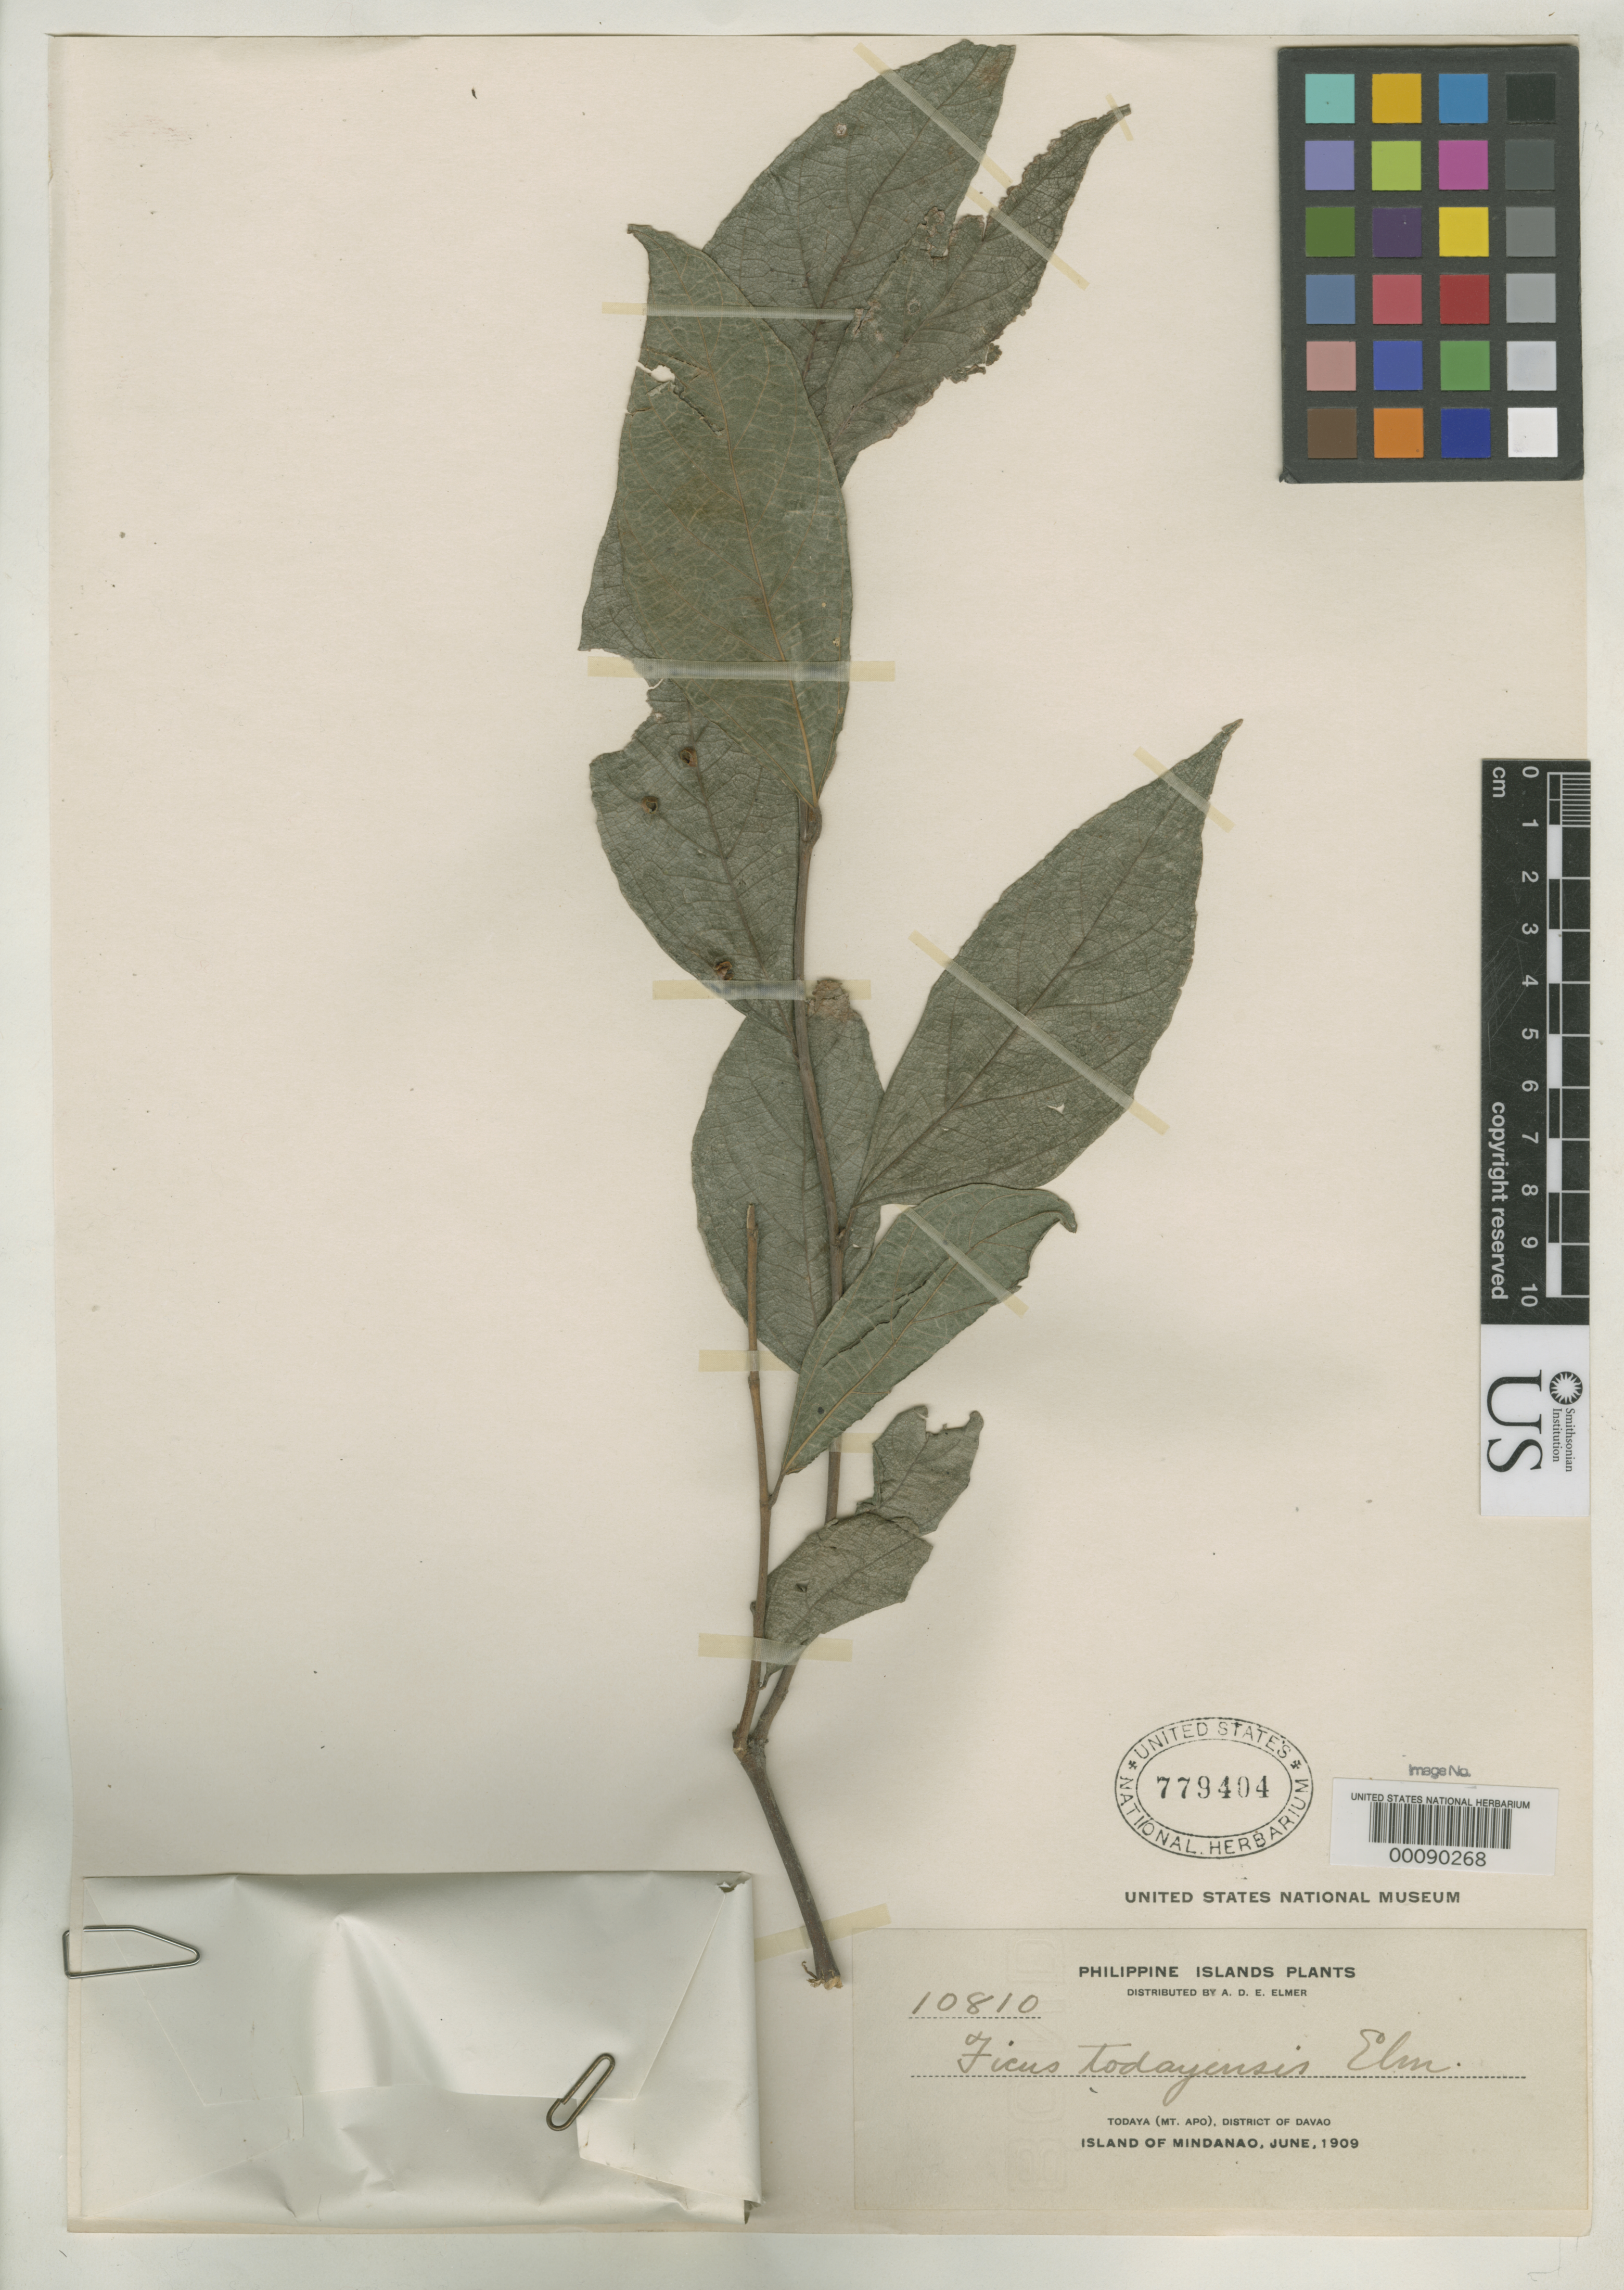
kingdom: Plantae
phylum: Tracheophyta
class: Magnoliopsida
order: Rosales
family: Moraceae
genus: Ficus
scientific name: Ficus todayensis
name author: Elmer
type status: Isotype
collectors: A. D. E. Elmer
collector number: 10810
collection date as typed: Jun 1909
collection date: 1909-06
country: Philippines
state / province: Davao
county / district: Davao del Sur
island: Mindanao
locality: Todaya, Mt. Apo.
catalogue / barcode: US 779404